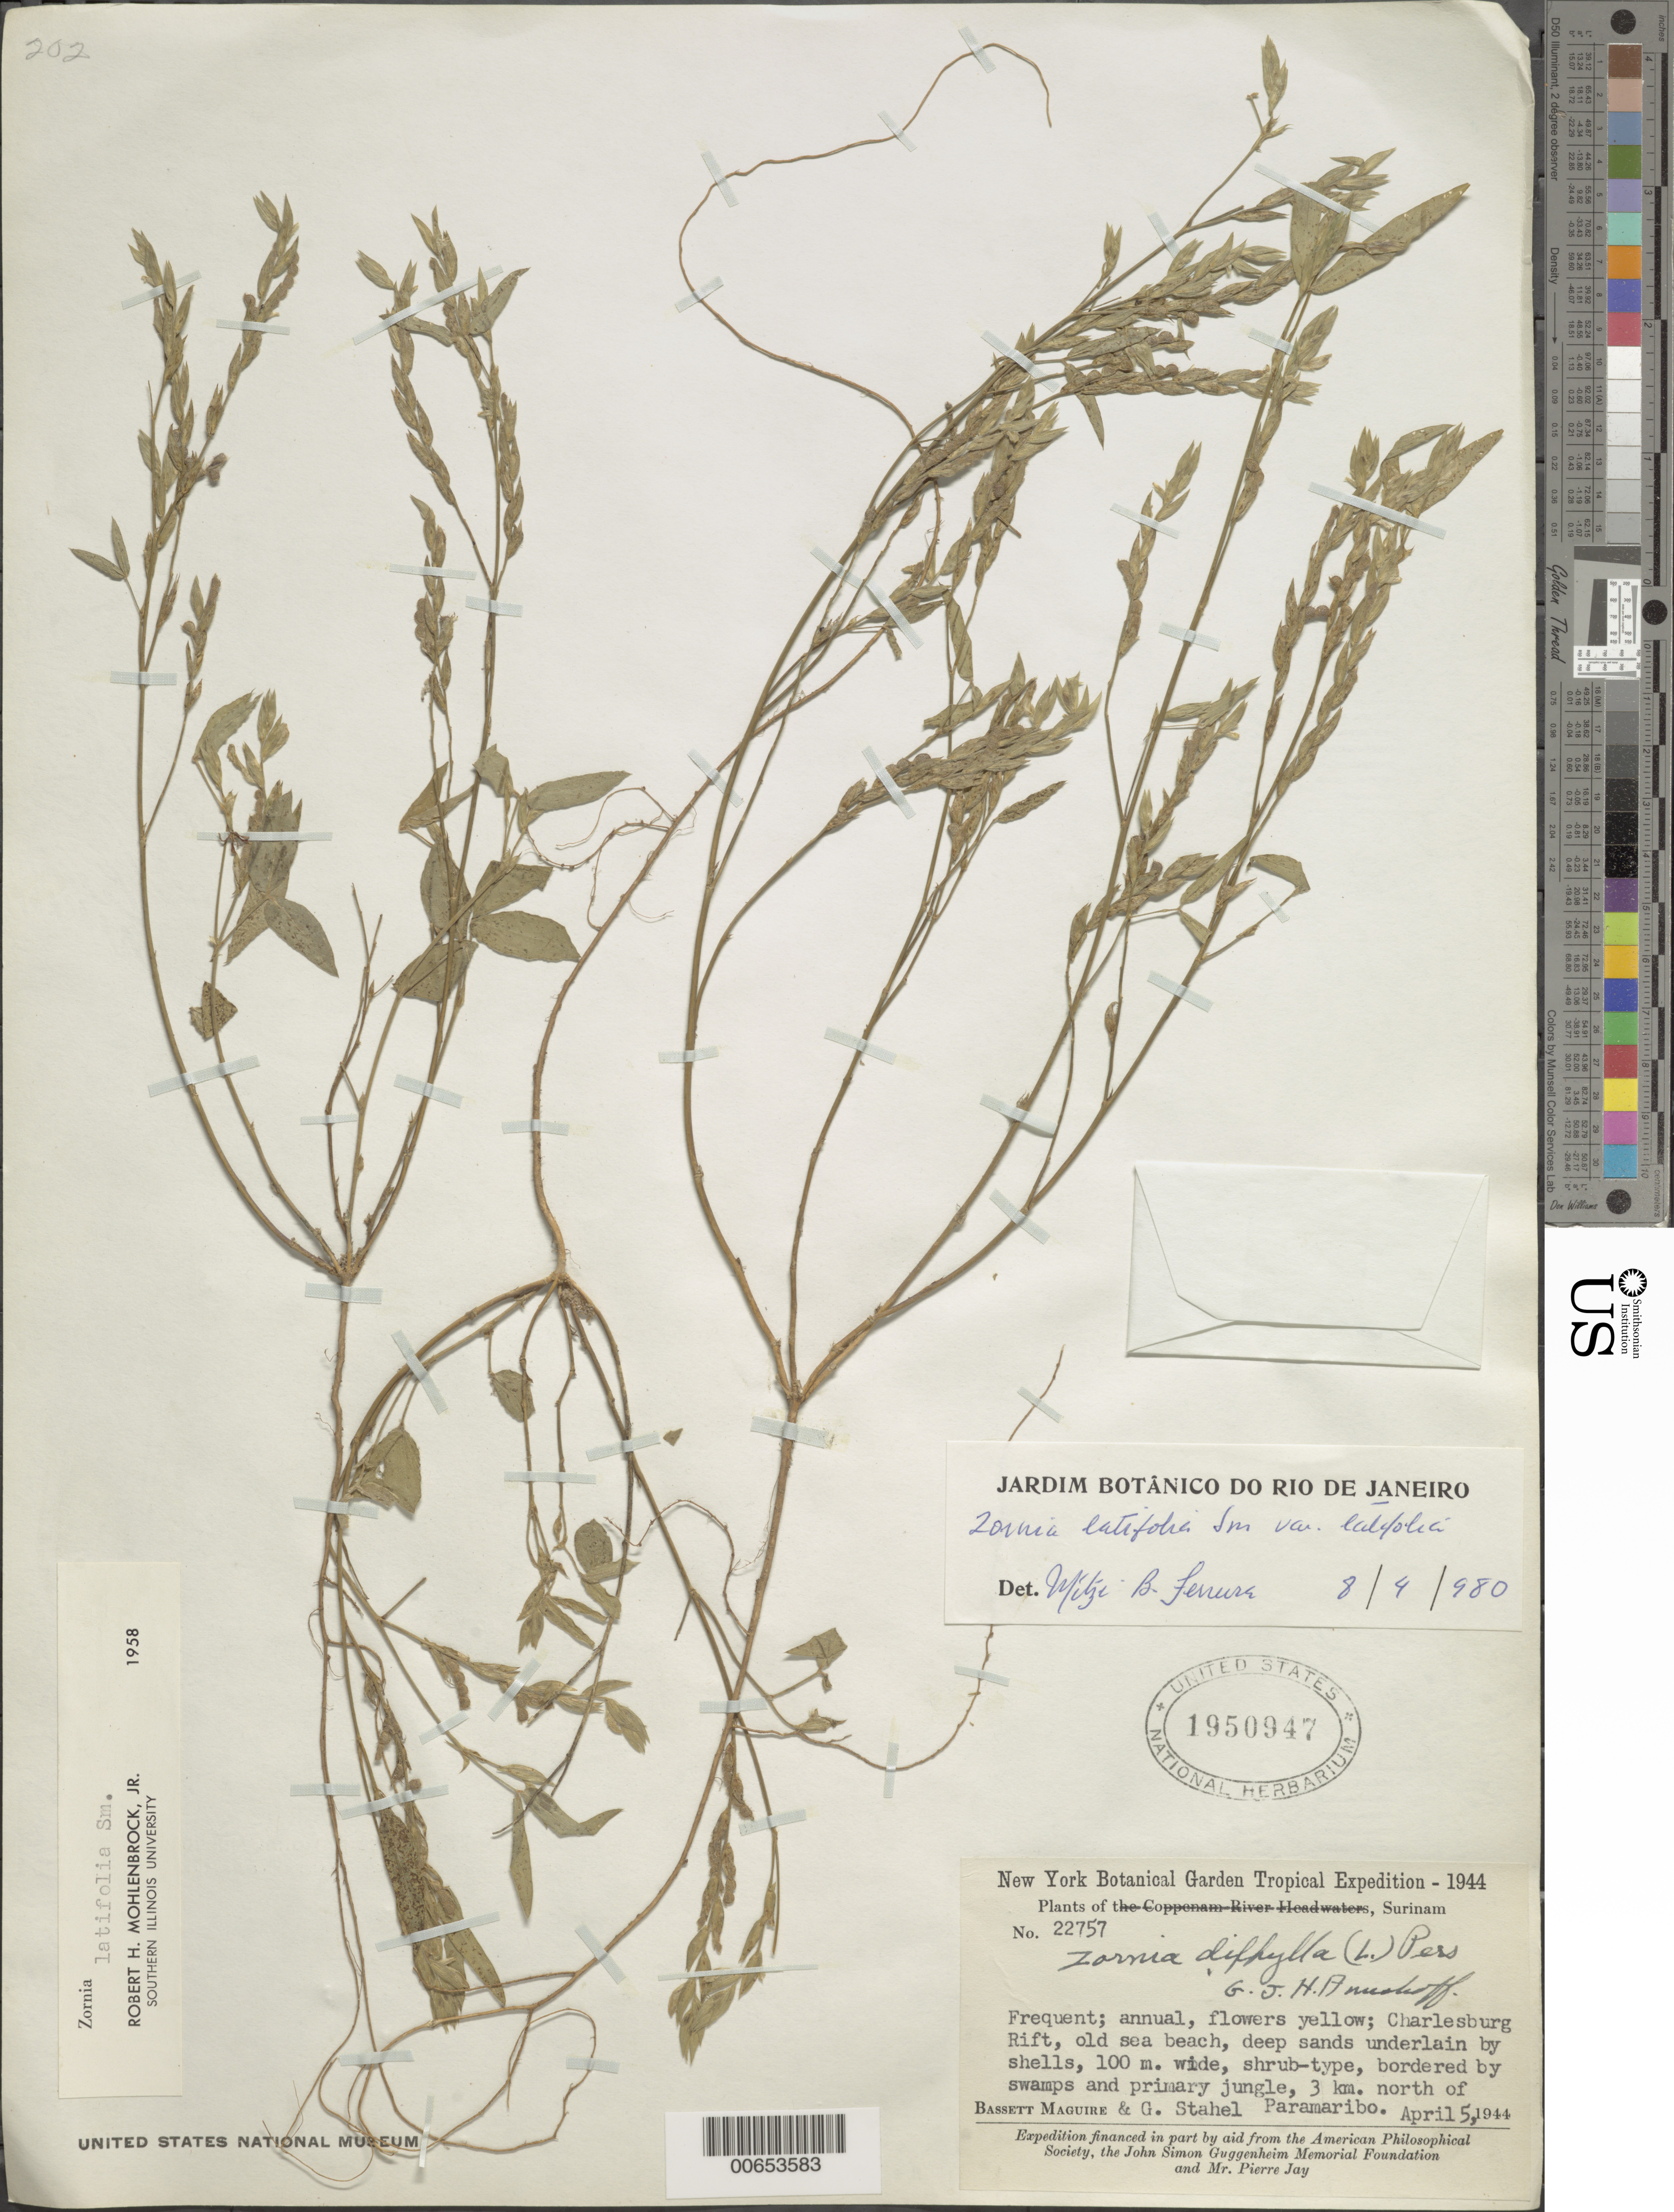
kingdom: Plantae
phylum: Tracheophyta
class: Magnoliopsida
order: Fabales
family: Fabaceae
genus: Zornia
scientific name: Zornia latifolia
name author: Sm.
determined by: Ferreira, W. B.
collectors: B. Maguire & G. Stahel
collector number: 22757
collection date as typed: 5-Apr-44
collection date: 1944-04-05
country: Suriname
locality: Paramaribo, 3 km N of, Charlesburg Rift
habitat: Old sea beach, deep sands underlain by shells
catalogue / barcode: US 1950947